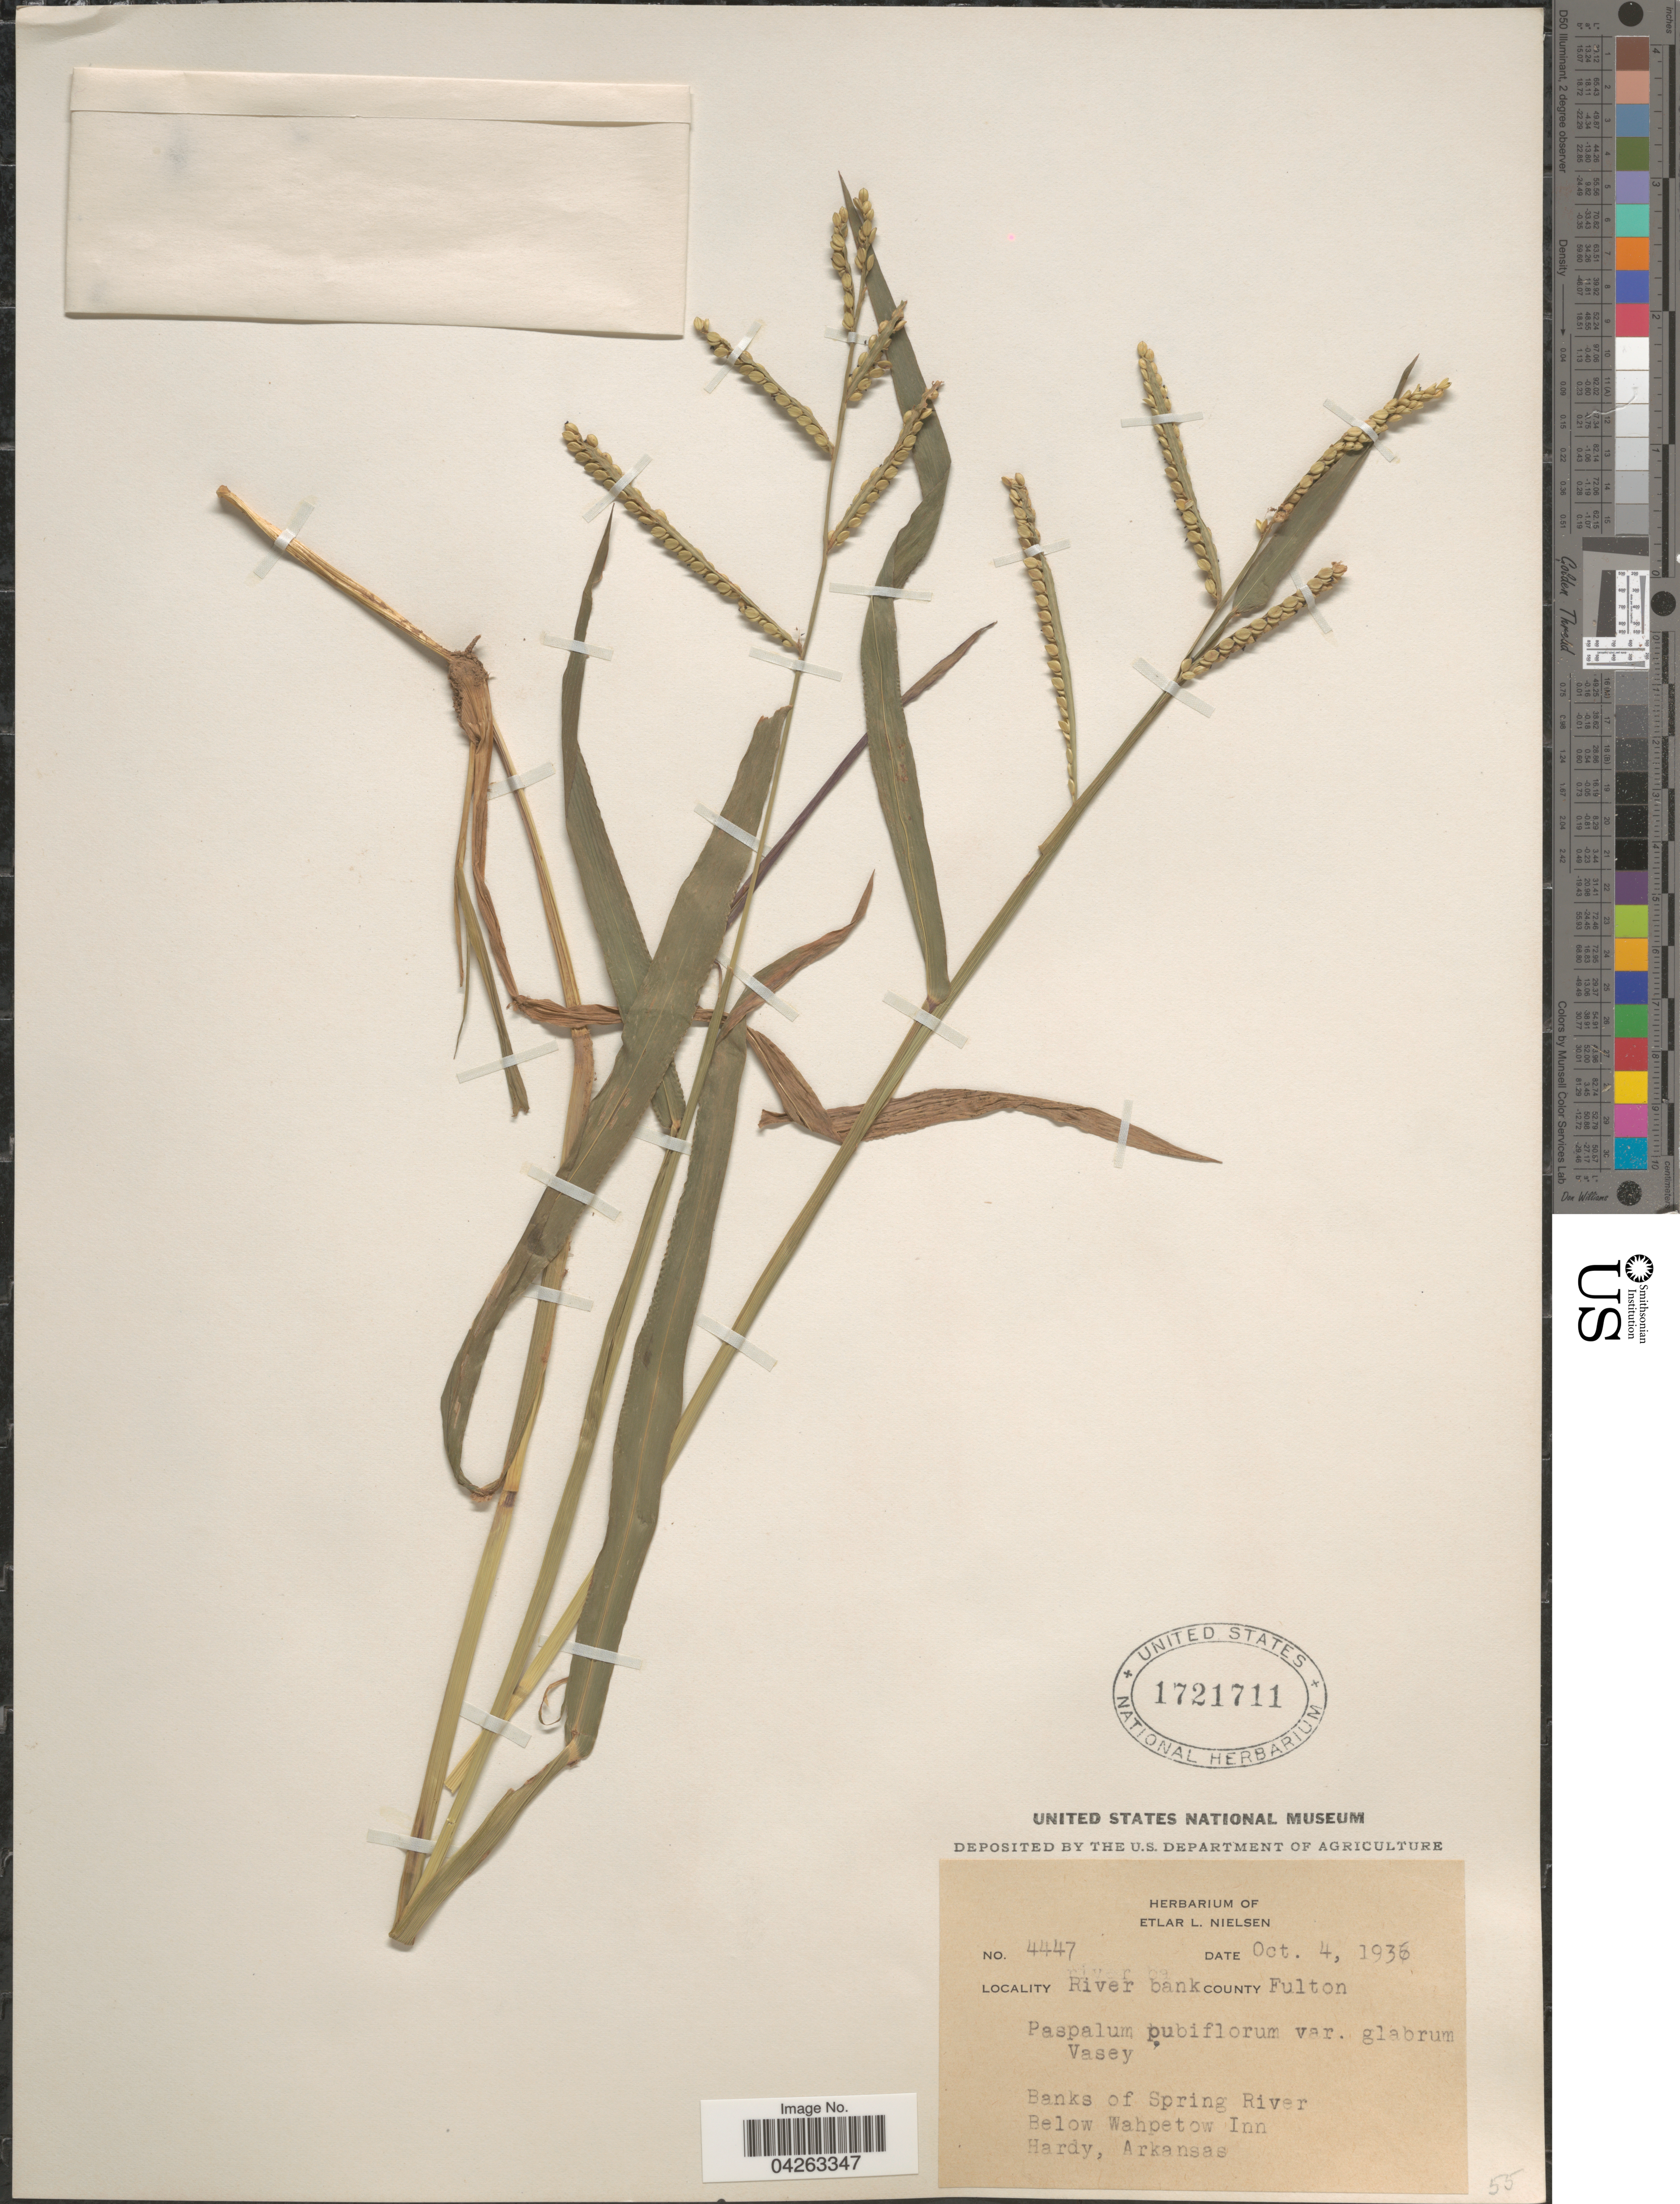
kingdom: Plantae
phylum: Tracheophyta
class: Liliopsida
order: Poales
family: Poaceae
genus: Paspalum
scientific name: Paspalum pubiflorum var. glabrum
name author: Vasey ex Scribn.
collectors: Ex herb. of Etlar L. Nielsen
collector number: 4447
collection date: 1936-10-04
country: United States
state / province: Arkansas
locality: River bank County Fulton. Banks of Spring River. Below Wahpetow Inn. Hardy.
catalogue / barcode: US 1721711